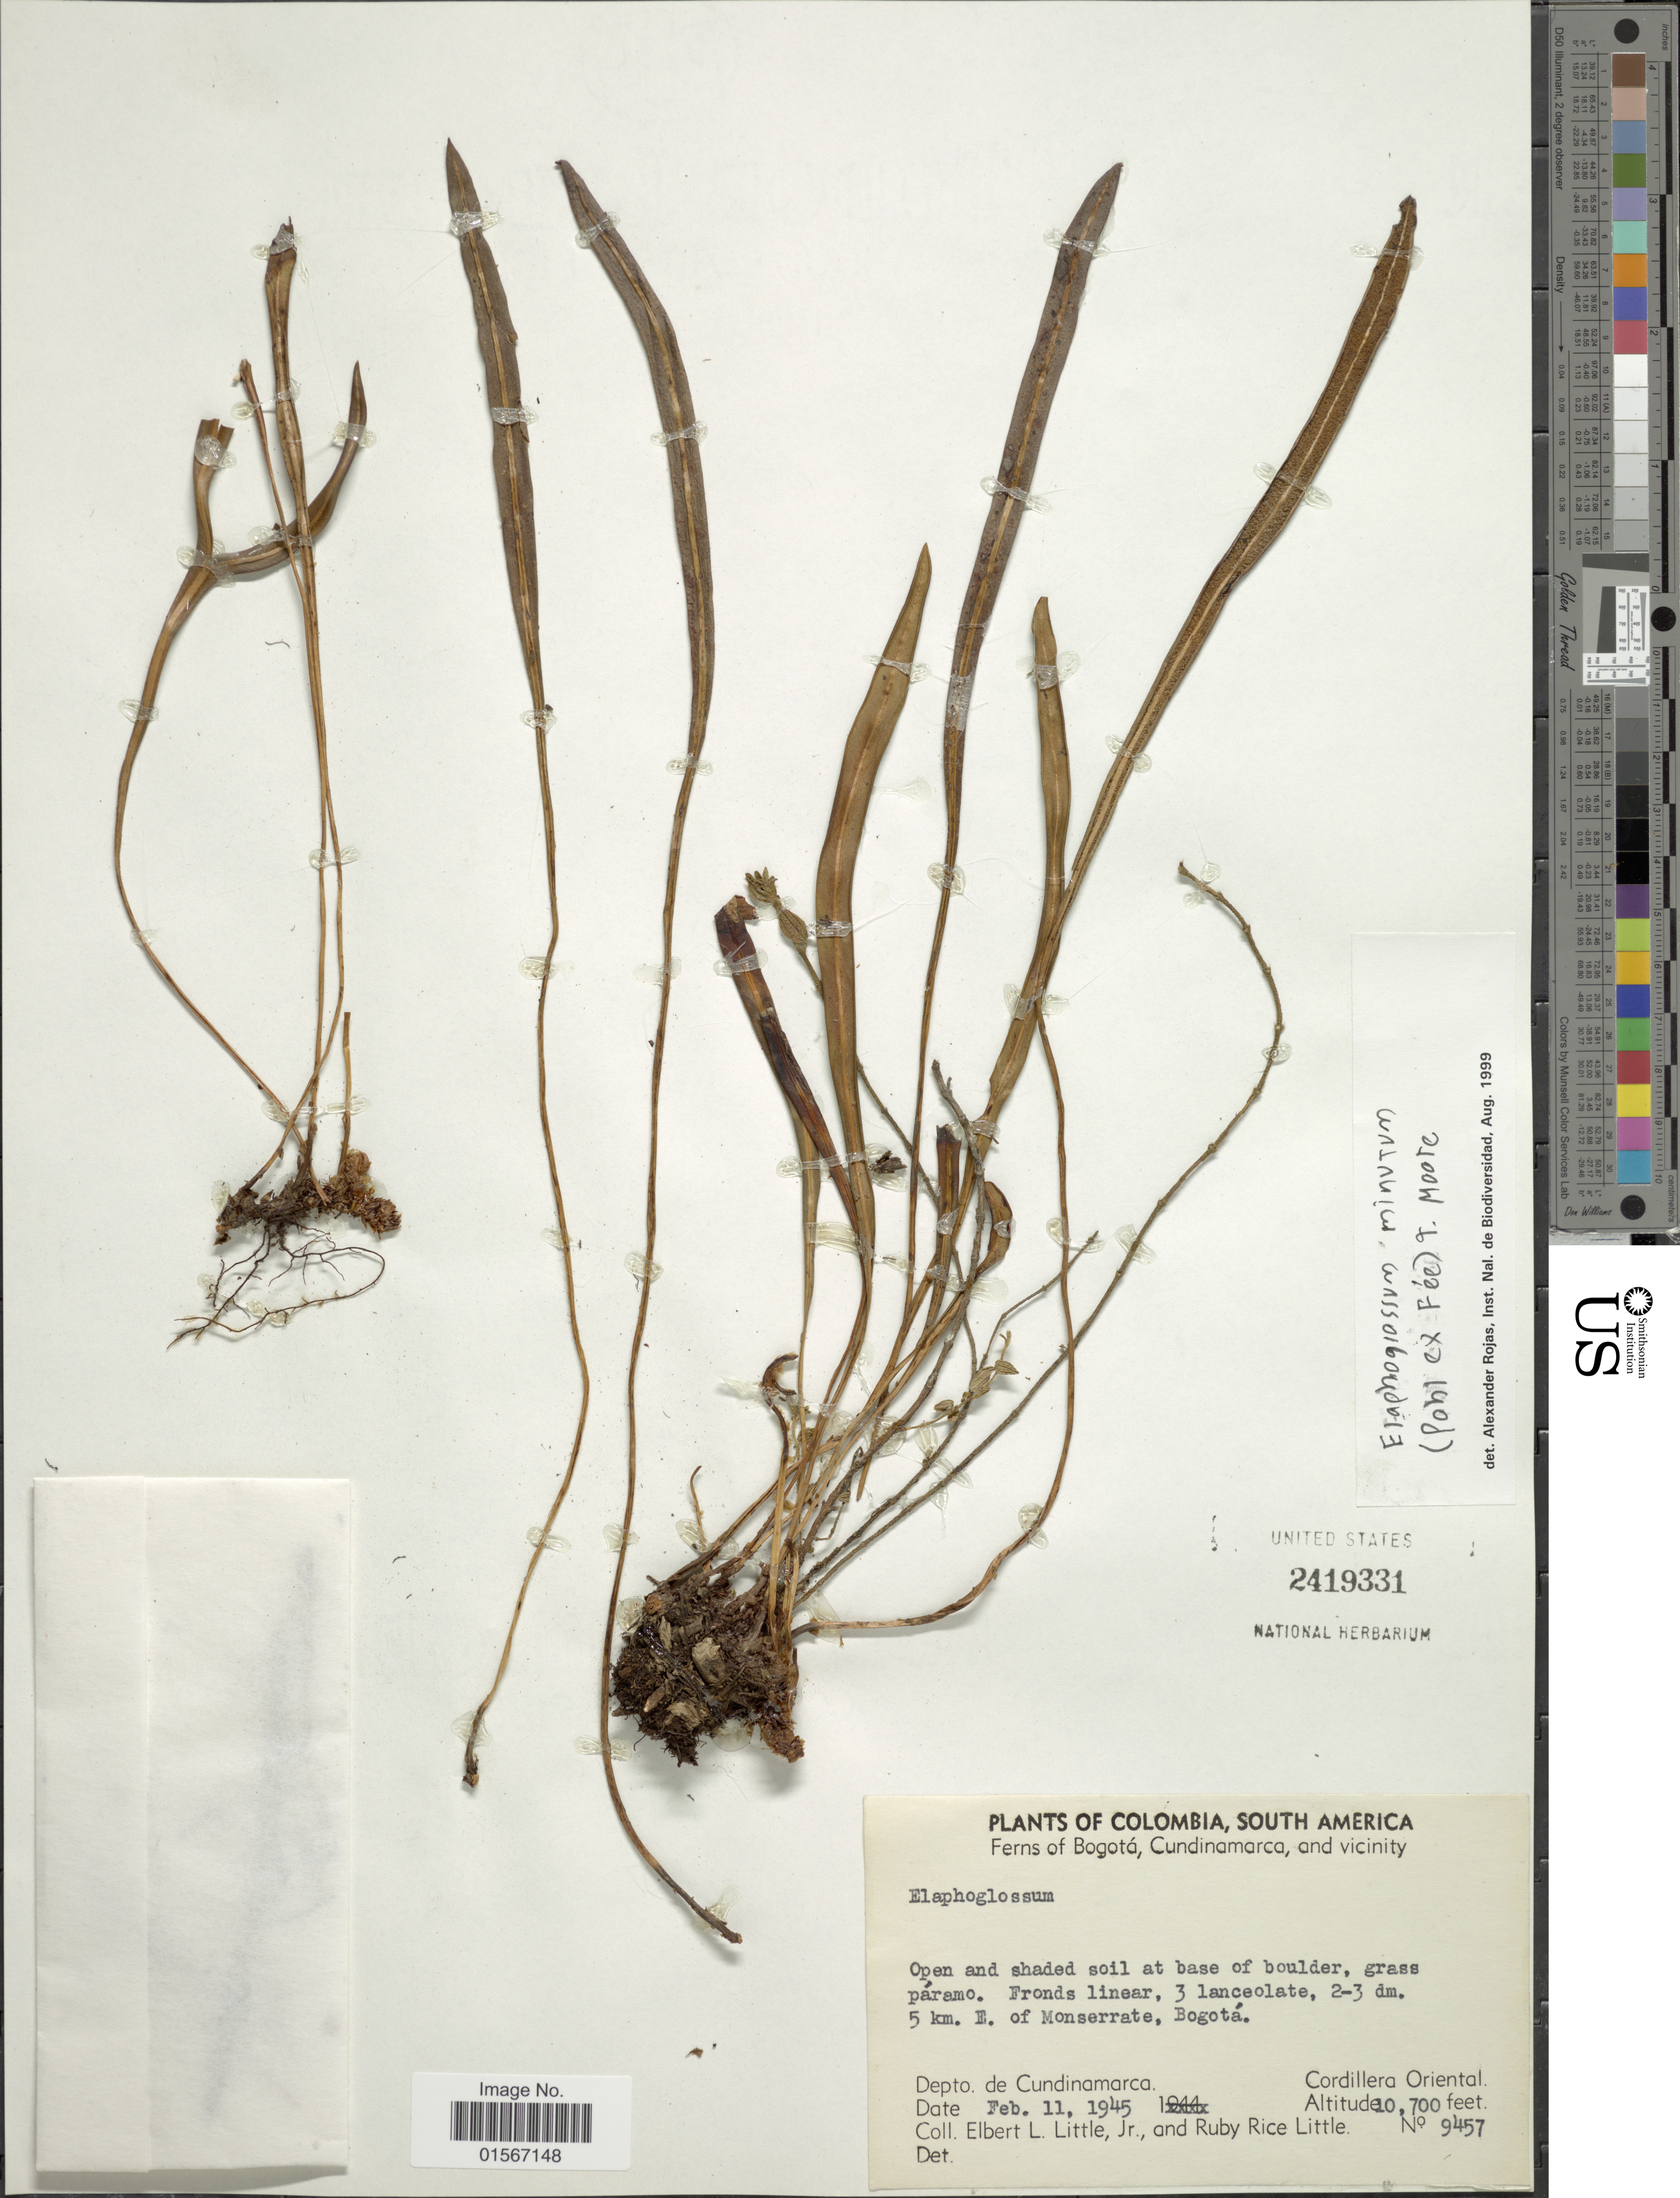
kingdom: Plantae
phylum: Tracheophyta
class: Polypodiopsida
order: Polypodiales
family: Dryopteridaceae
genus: Elaphoglossum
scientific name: Elaphoglossum minutum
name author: (Pohl ex Fée) T. Moore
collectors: E. L. Little & R. R. Little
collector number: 9457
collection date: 1945-02-11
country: Colombia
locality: Colombia, South America, Ferns of Bogotá, Cundinamarca, and vicinity, 5 km. E. of Monserrate, Bogotá. Depto de Cundinamarca, Cordillera Oriental.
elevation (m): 3261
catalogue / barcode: US 2419331